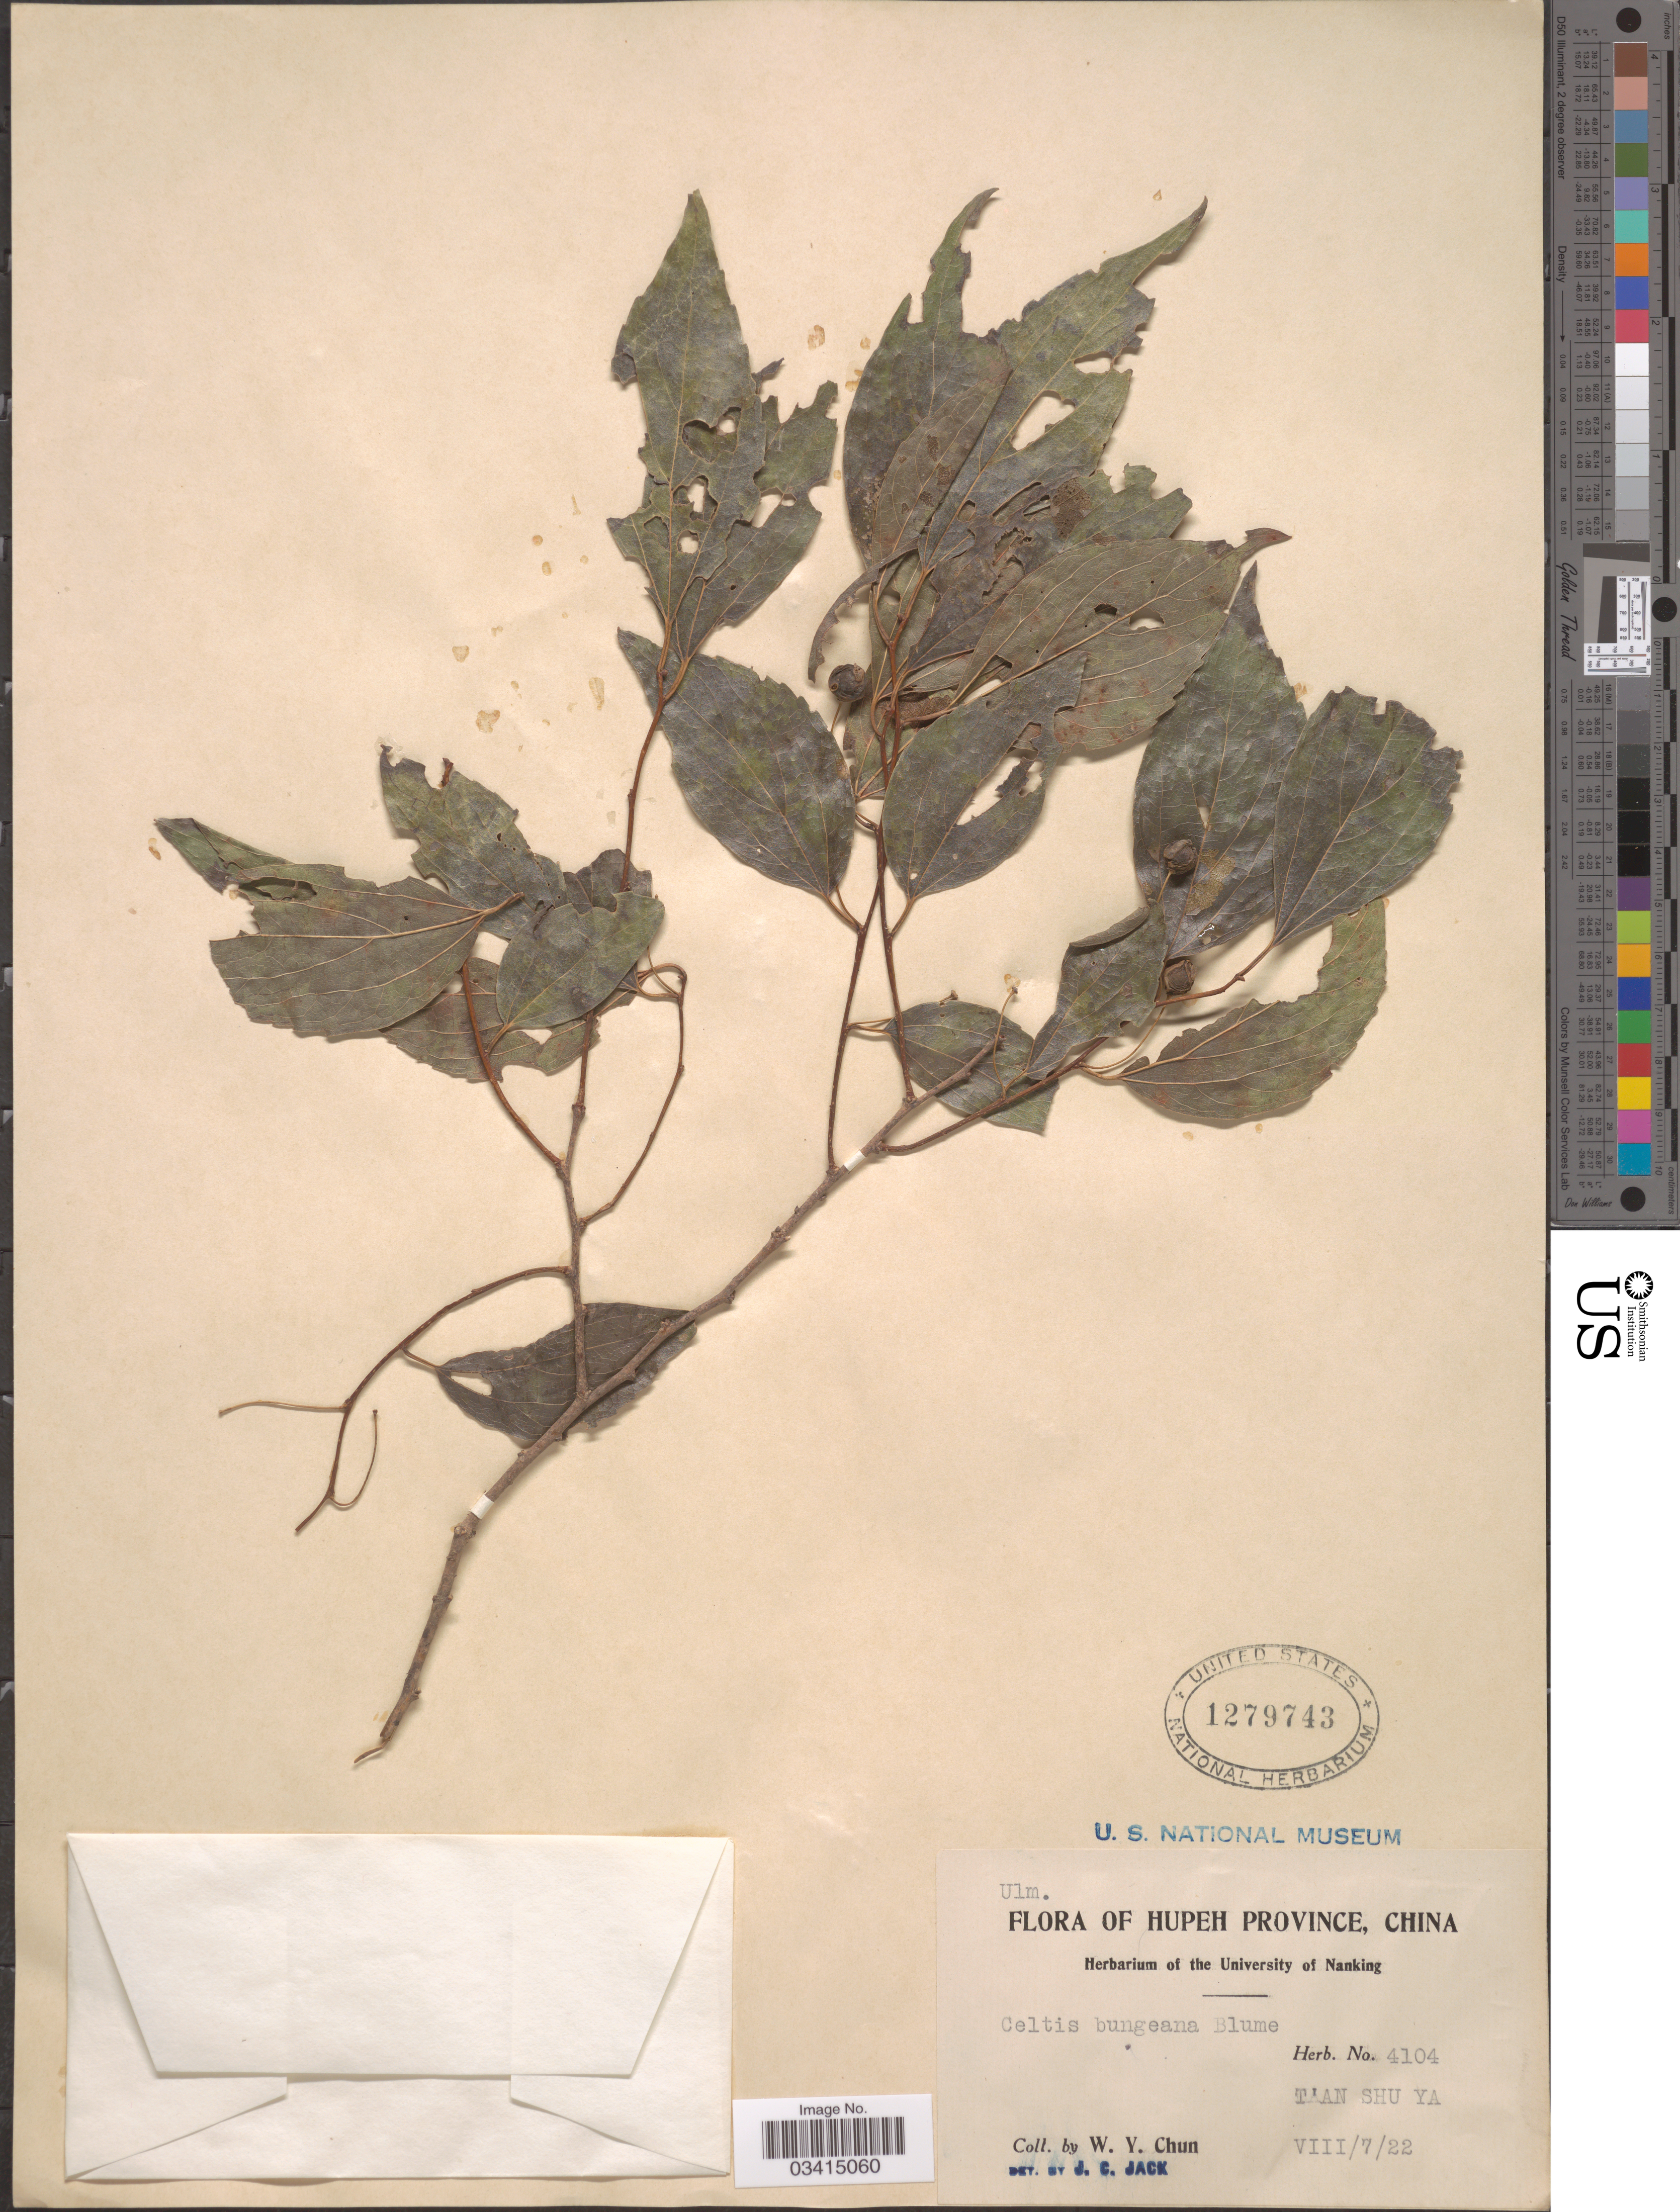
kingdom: Plantae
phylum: Tracheophyta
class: Magnoliopsida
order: Rosales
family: Cannabaceae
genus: Celtis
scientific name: Celtis bungeana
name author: Blume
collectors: W. Y. Chun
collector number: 4104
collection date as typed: Transcribed d/m/y: 7/8/22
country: China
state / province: Hubei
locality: Hupeh Province. Taan Shu Ya.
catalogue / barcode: US 1279743